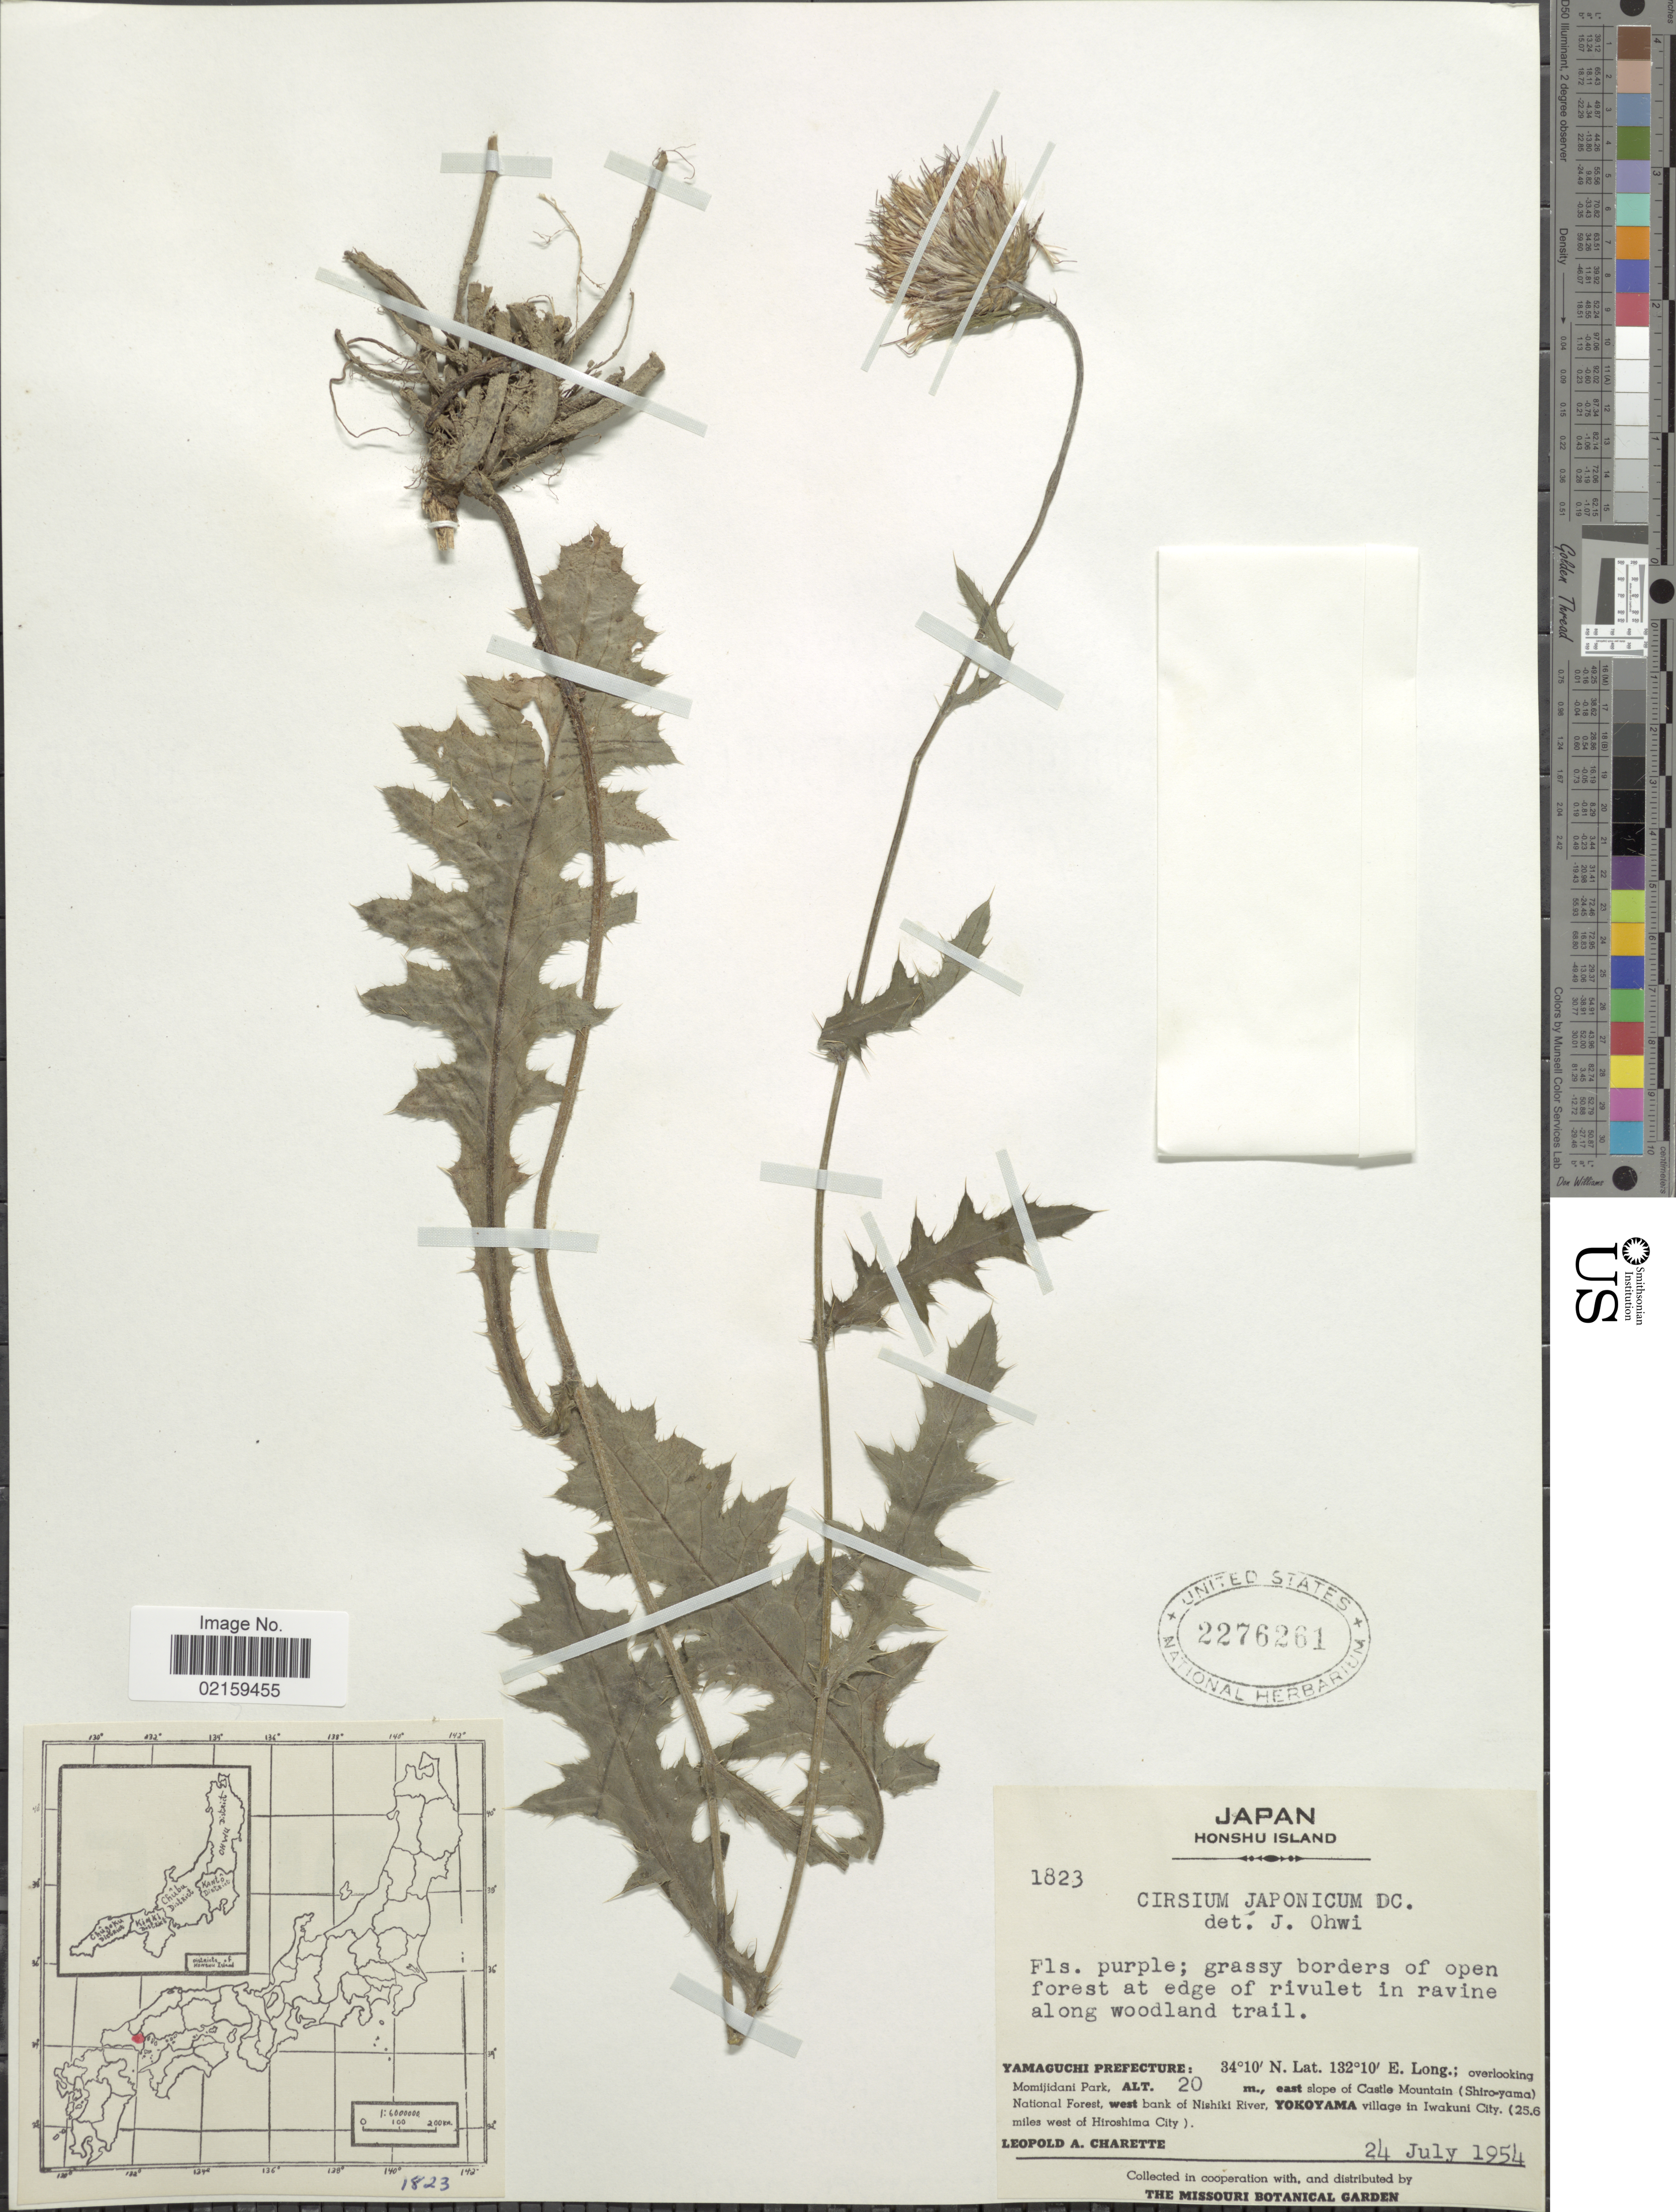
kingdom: Plantae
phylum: Tracheophyta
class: Magnoliopsida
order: Asterales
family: Asteraceae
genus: Cirsium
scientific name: Cirsium japonicum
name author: DC.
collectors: L. A. Charette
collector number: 1823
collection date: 1954-07-24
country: Japan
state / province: Yamaguti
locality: Honshu Island. Yamaguchi Prefecture: Mamijidani Park.. National Forest, west bank of Nishiki River, Yokoyama village in Iwakuni City (25.6 miles west of Hiroshima City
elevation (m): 20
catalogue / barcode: US 2276261